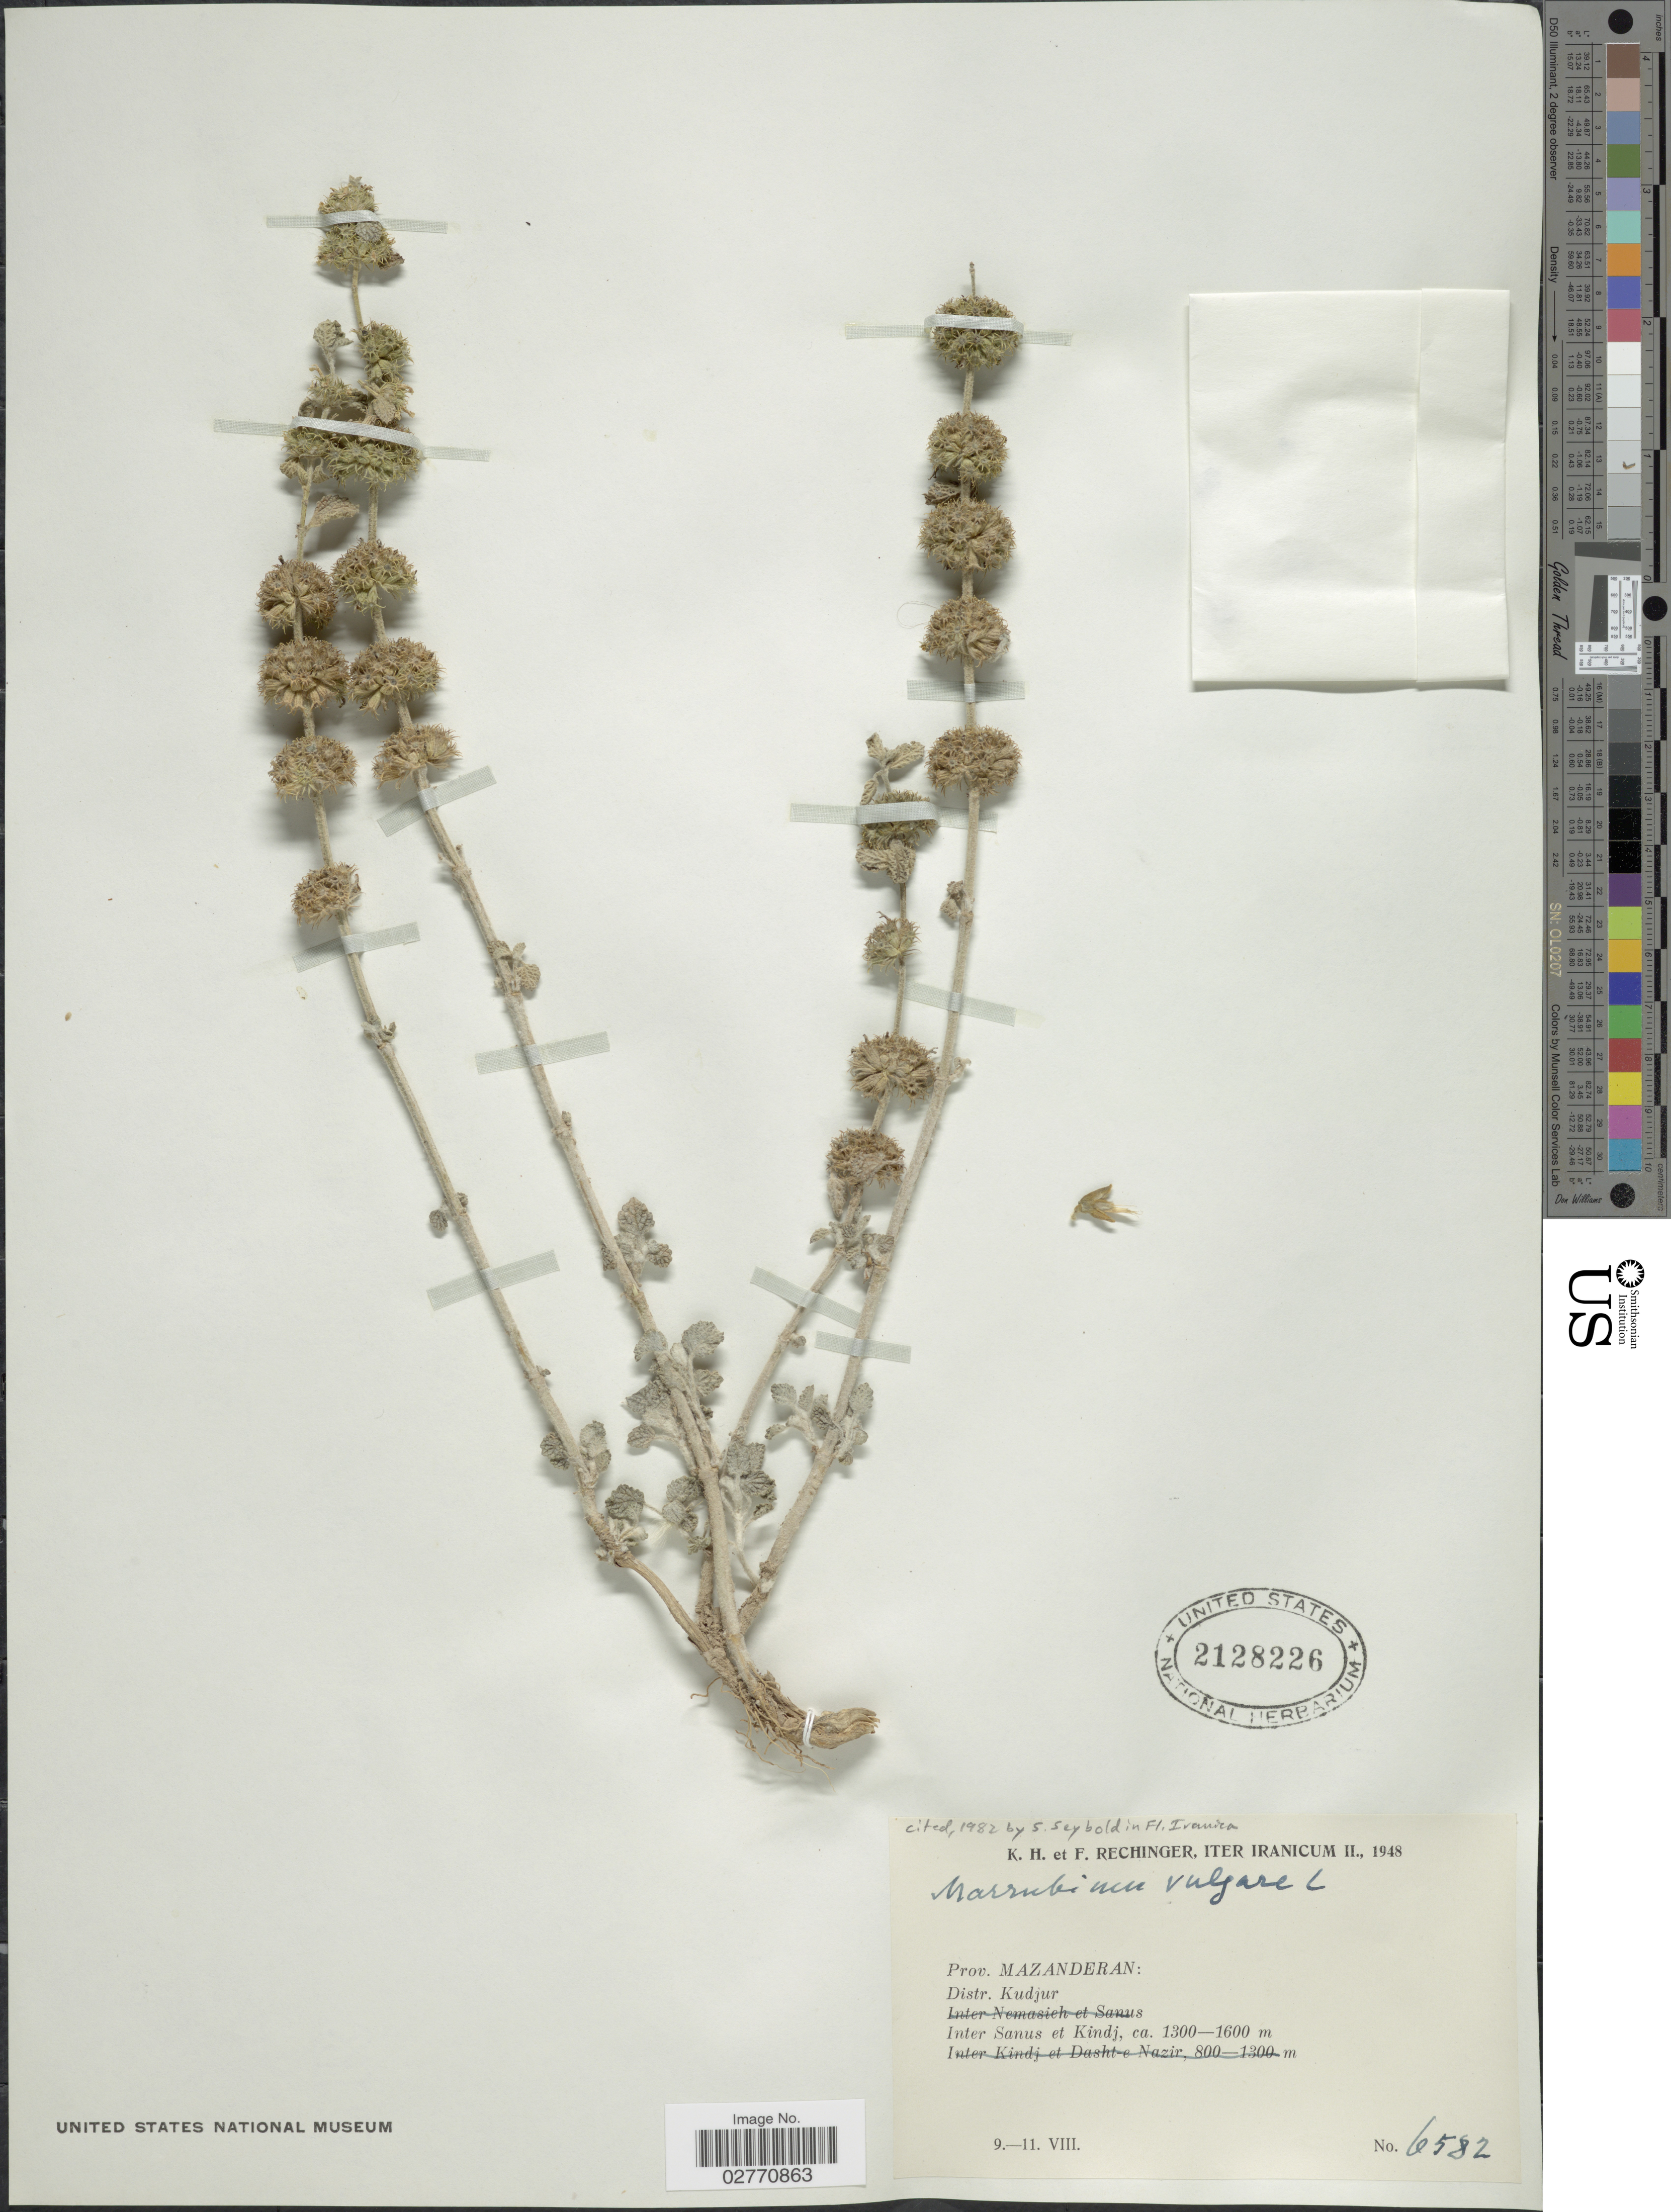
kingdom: Plantae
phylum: Tracheophyta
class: Magnoliopsida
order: Lamiales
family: Lamiaceae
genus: Marrubium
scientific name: Marrubium vulgare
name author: L.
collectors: K. H. Rechinger & F. Rechinger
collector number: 6582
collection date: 1948-08-09/1948-08-11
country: Iran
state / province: Mazandaran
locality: Prov. Mazanderan: Distr. Kudjur. Inter Sanus et Kindj.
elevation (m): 1300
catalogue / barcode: US 2128226